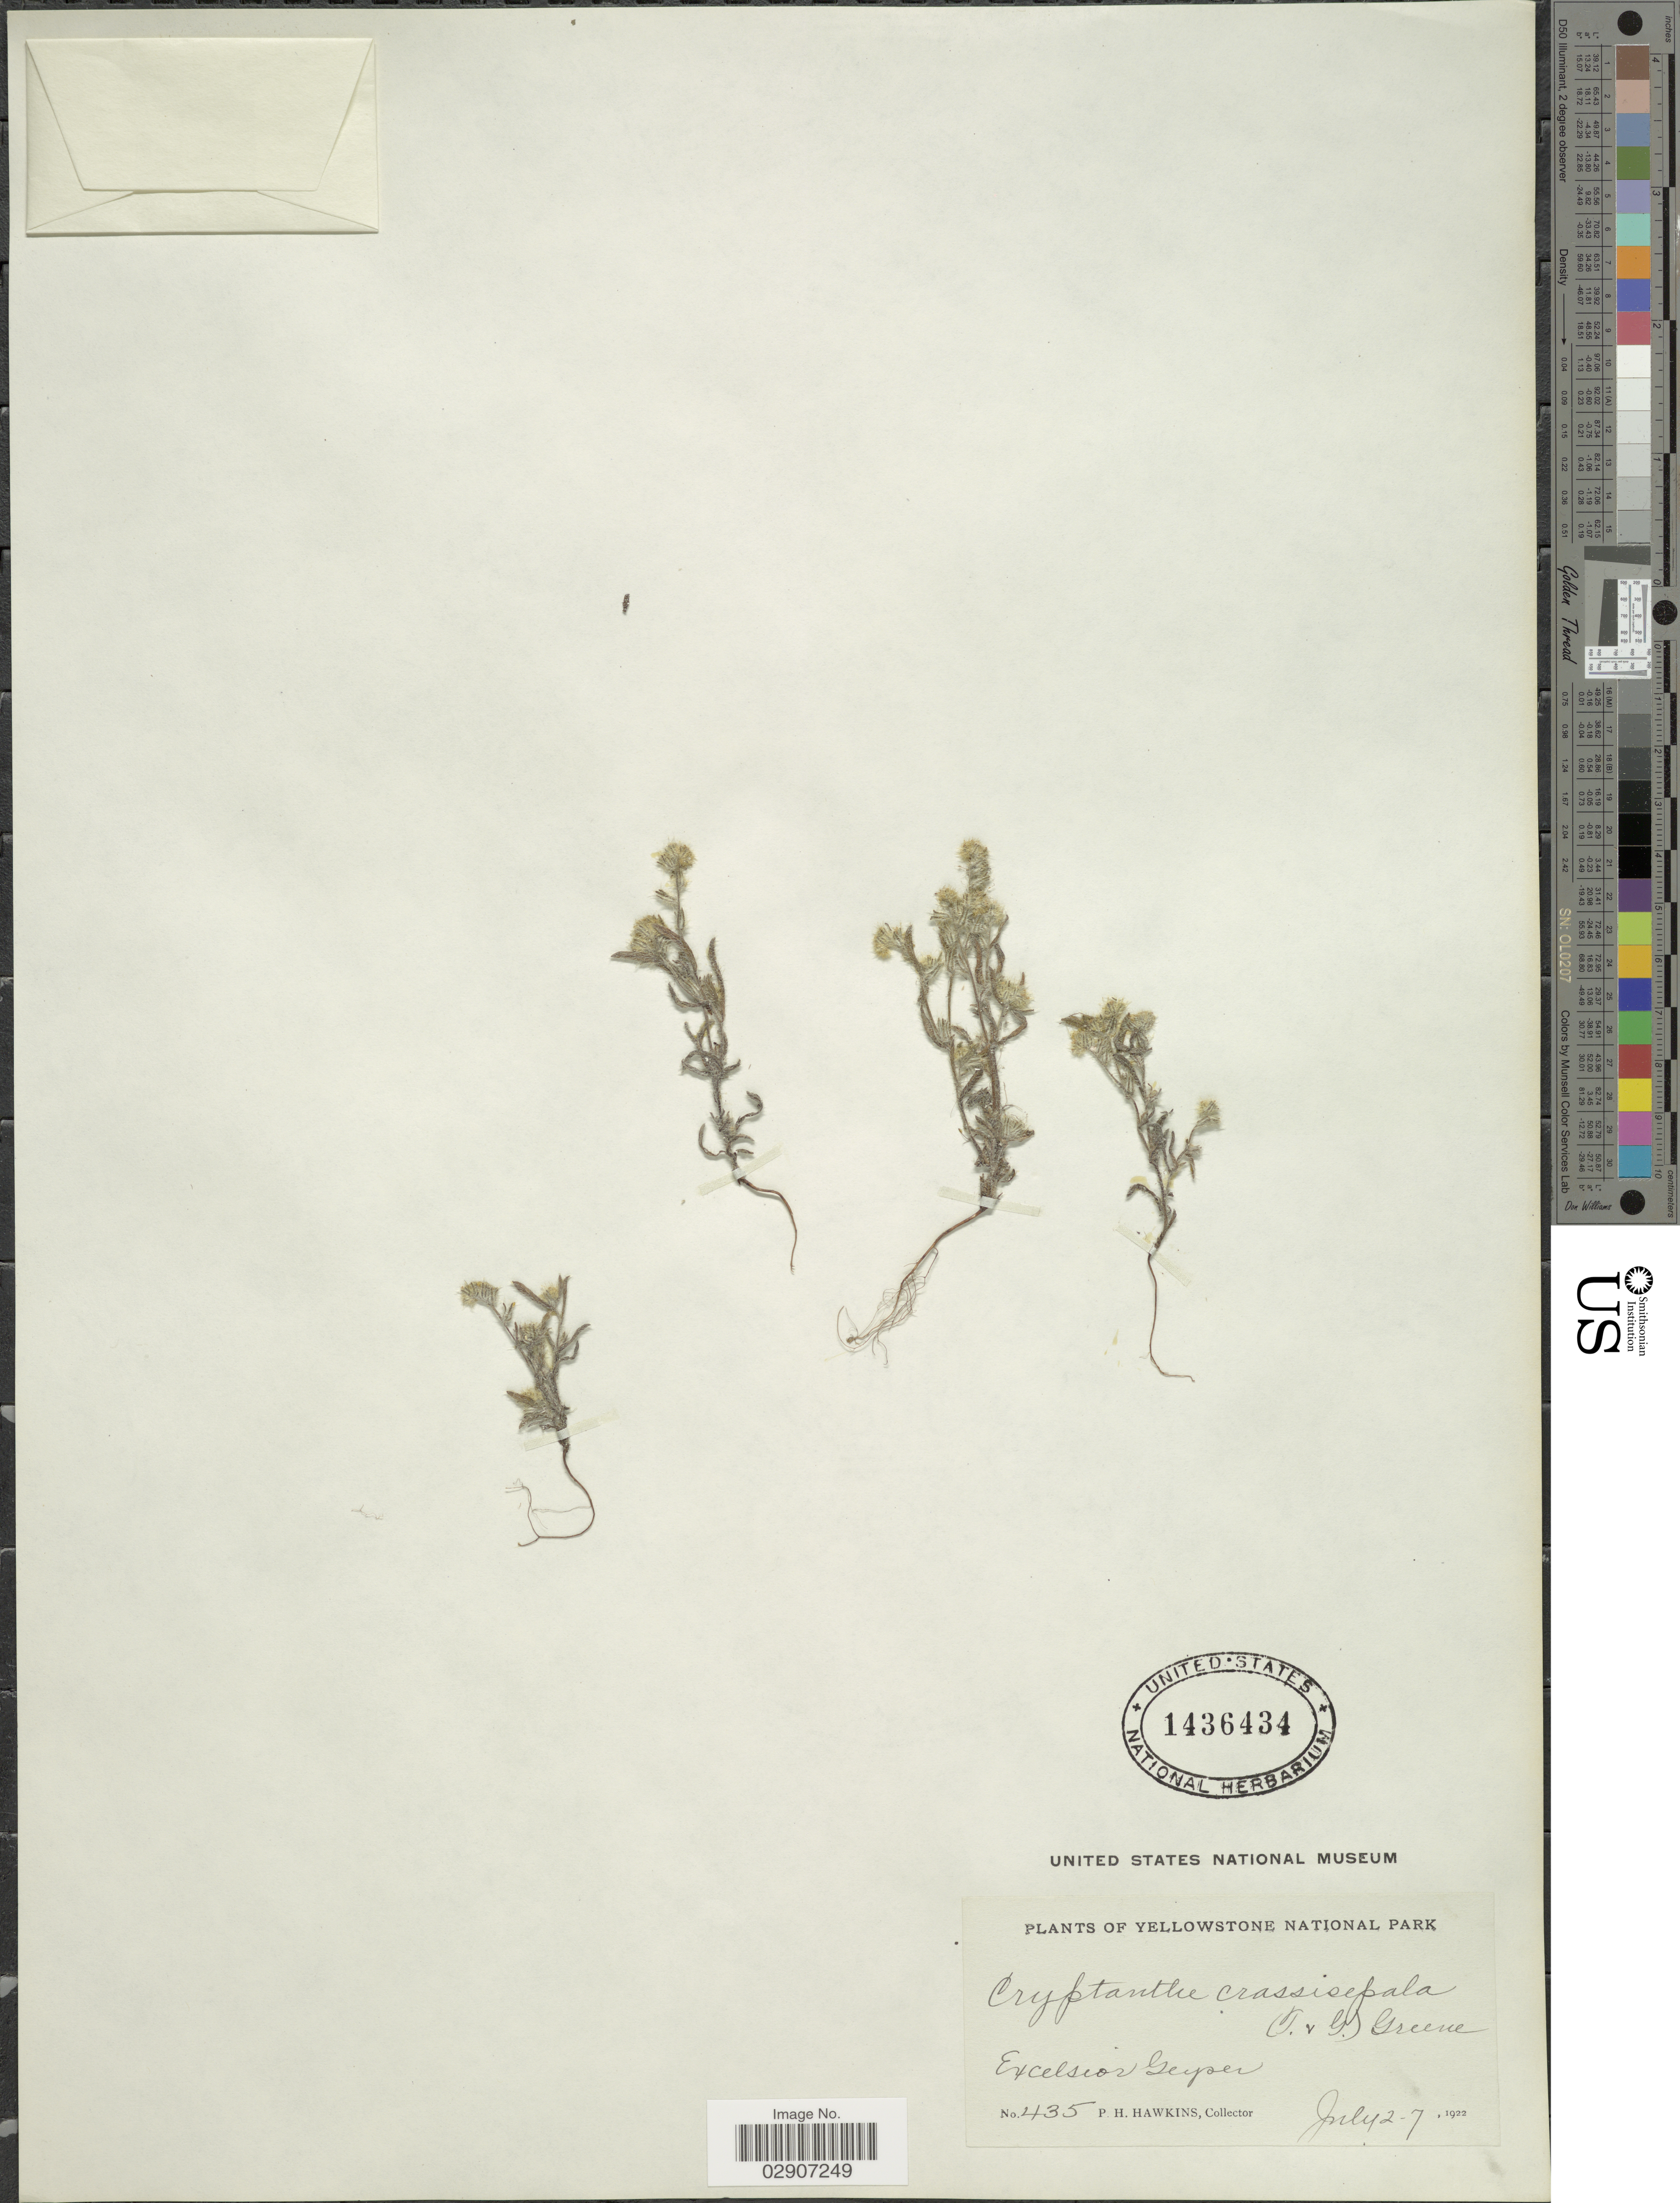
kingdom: Plantae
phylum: Tracheophyta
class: Magnoliopsida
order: Boraginales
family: Boraginaceae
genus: Cryptantha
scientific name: Cryptantha crassisepala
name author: (Torr. & A. Gray) Greene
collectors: P. Hawkins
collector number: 435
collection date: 1922-07-02/1922-07-07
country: United States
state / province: Wyoming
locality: Yellowstonw National Park, Excelsior Geyser.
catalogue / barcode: US 1436434